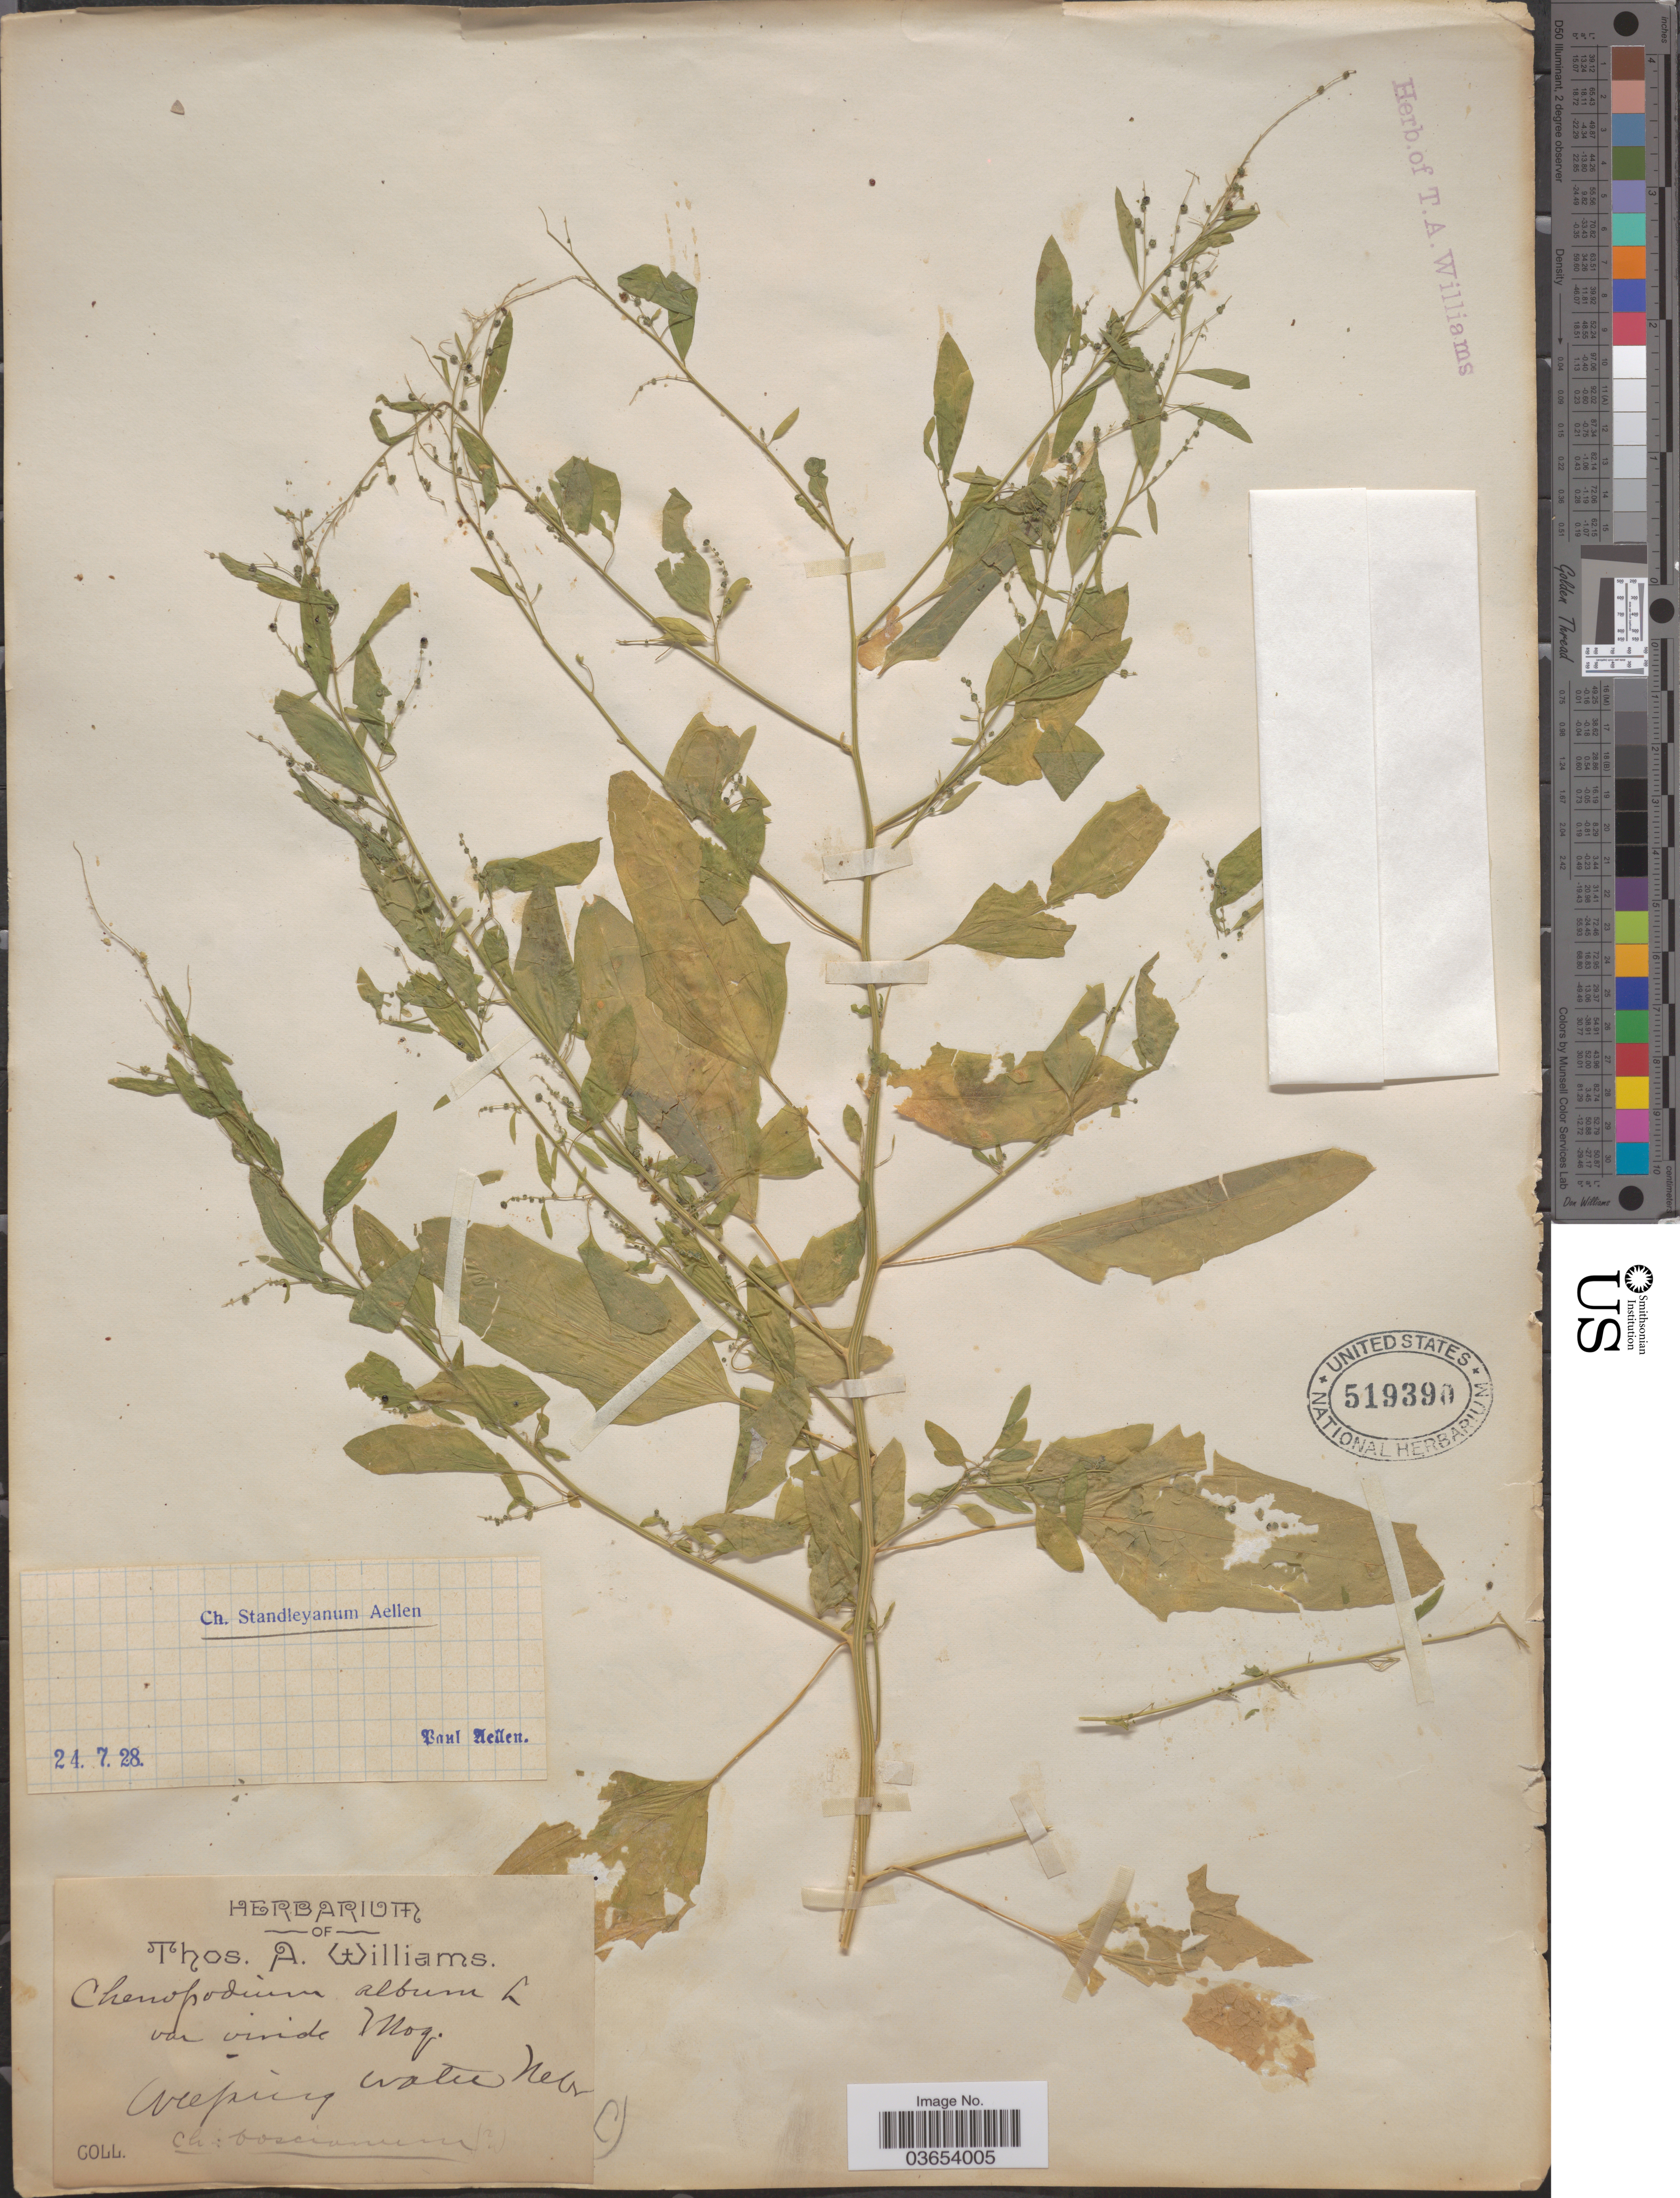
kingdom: Plantae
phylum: Tracheophyta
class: Magnoliopsida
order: Caryophyllales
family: Amaranthaceae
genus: Chenopodium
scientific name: Chenopodium standleyanum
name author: Aellen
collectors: ex herb. Thos. A. Williams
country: United States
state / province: Nebraska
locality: Weeping Water.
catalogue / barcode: US 519390